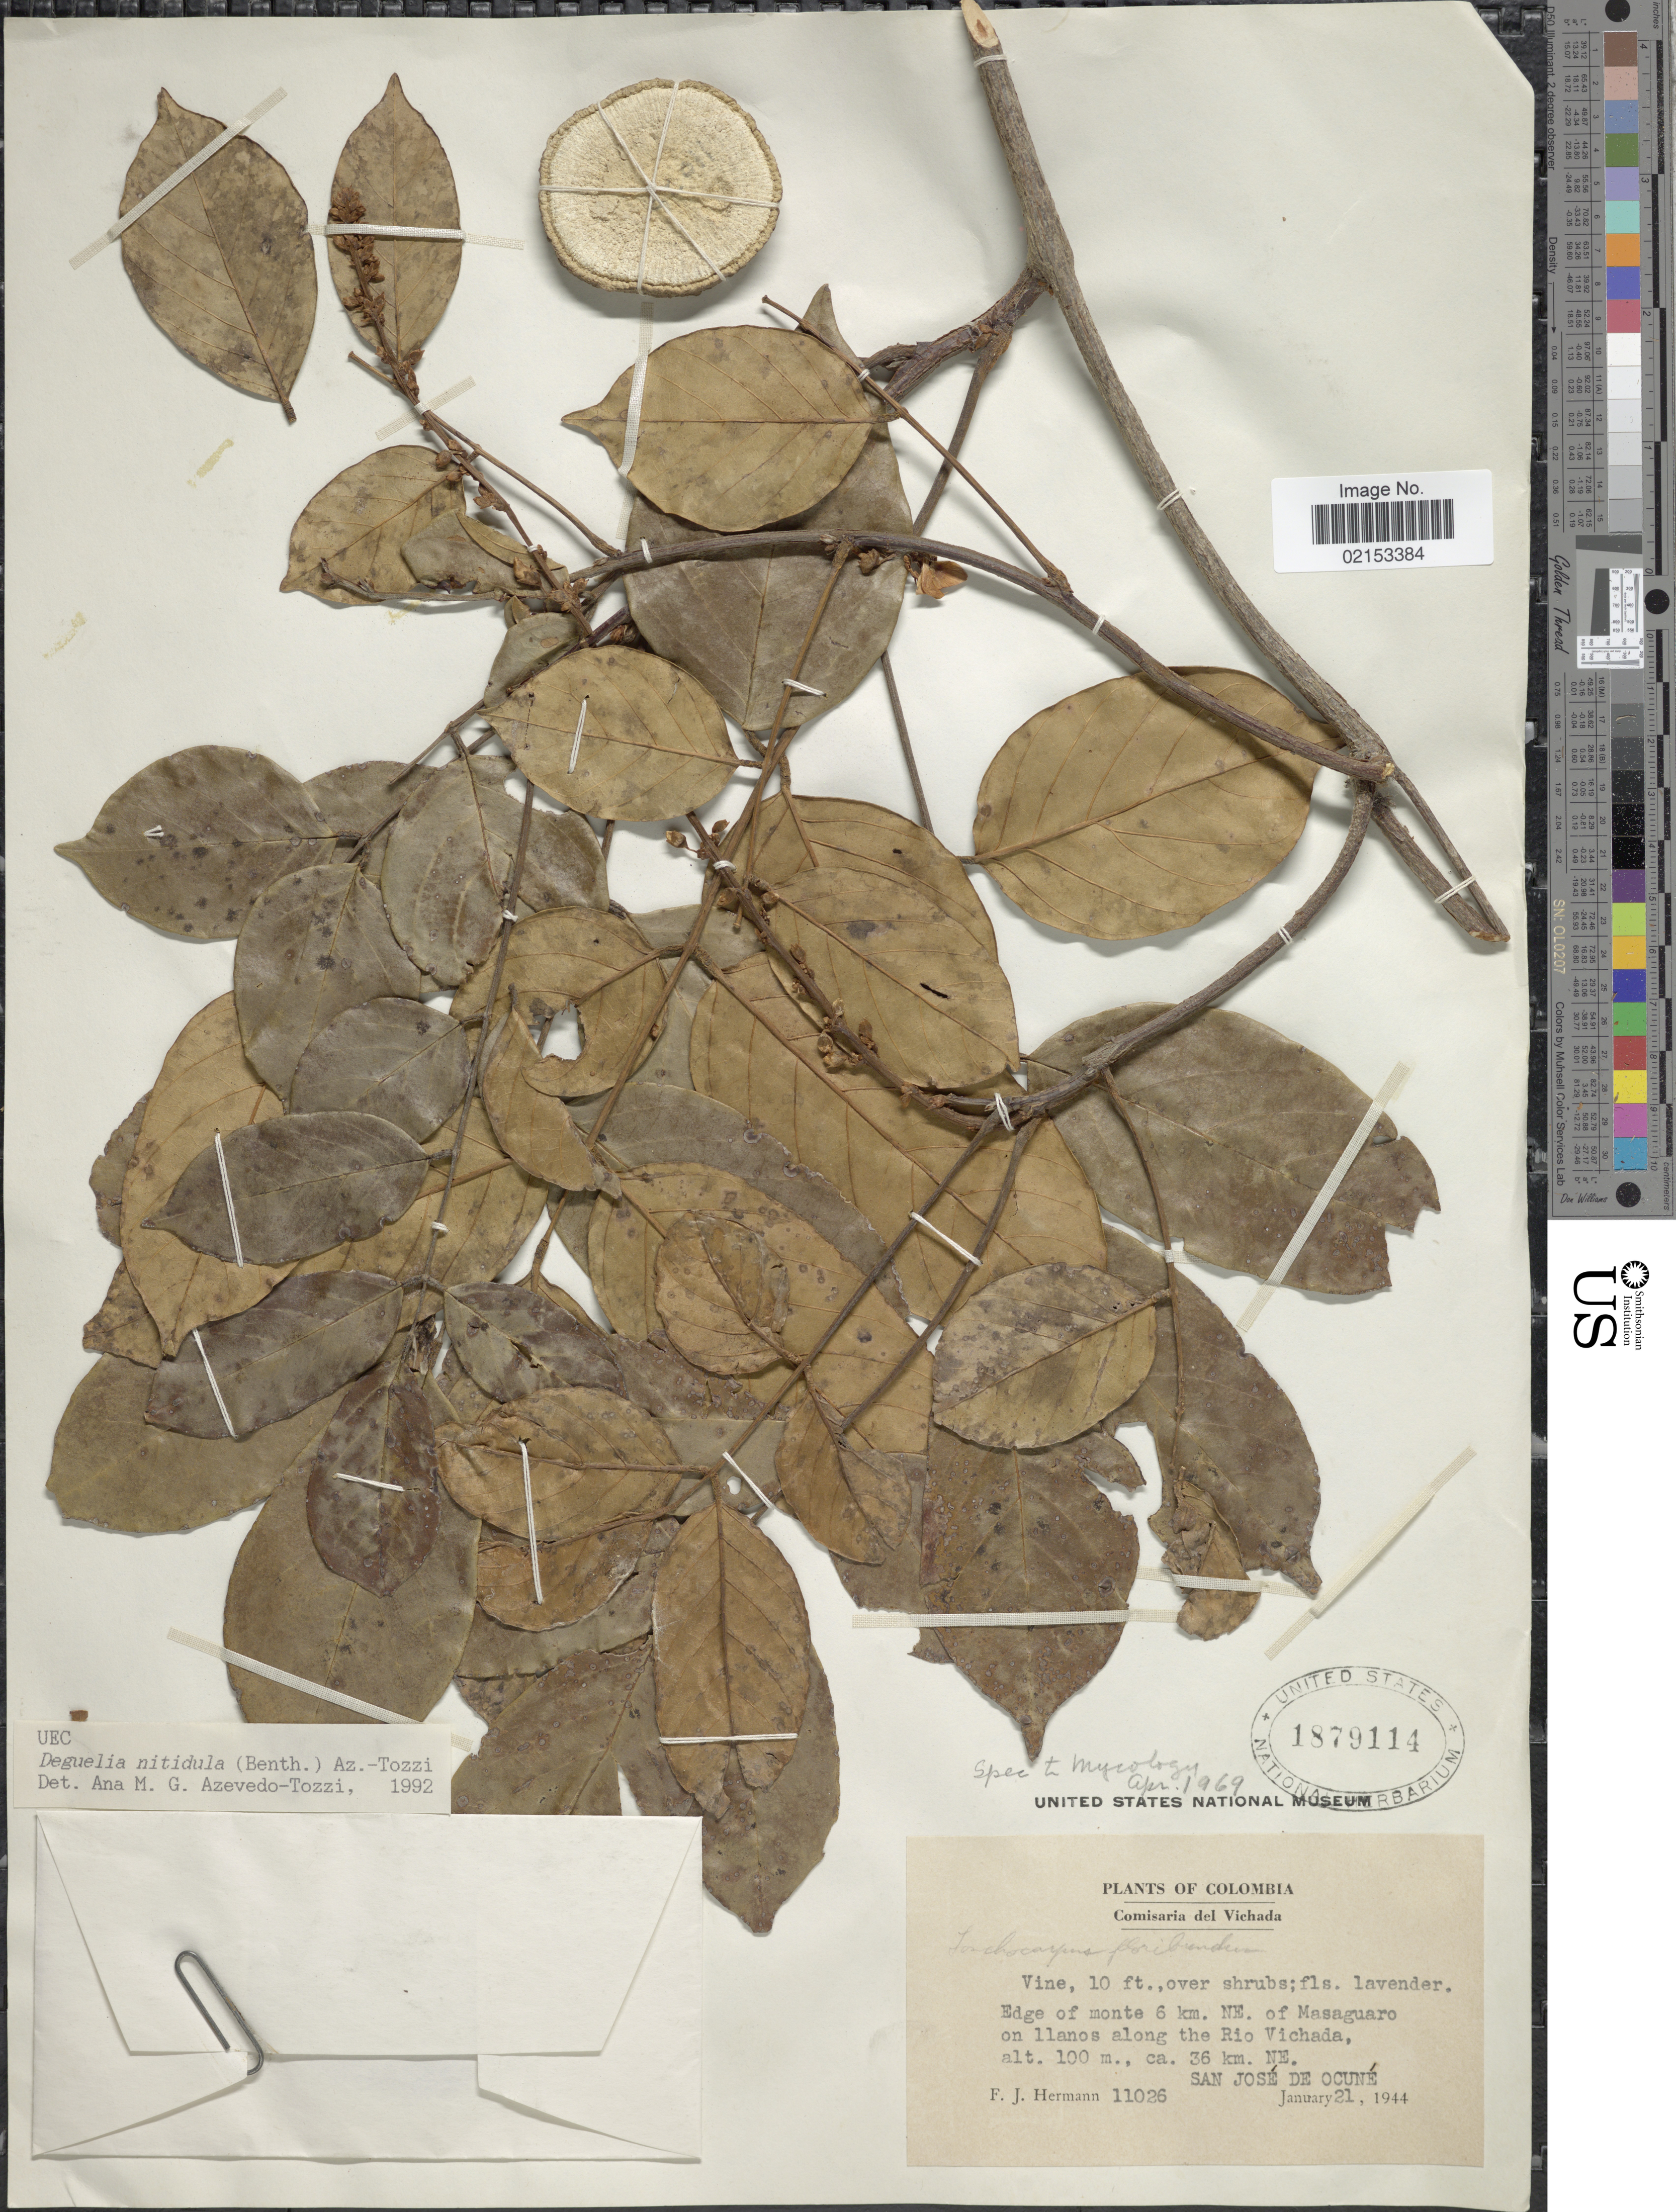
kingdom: Plantae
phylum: Tracheophyta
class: Magnoliopsida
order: Fabales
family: Fabaceae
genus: Deguelia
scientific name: Deguelia nitidula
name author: (Benth.) A.M.G. Azevedo & R.A. Camargo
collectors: F. J. Hermann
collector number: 11026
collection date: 1944-01-21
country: Colombia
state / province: Vichada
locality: Edge of monte 6 km NE of Masaguaro on llanos along the Rio Vichada, ca 36 km NE San Jose de Ocune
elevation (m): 100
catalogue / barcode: US 1879114